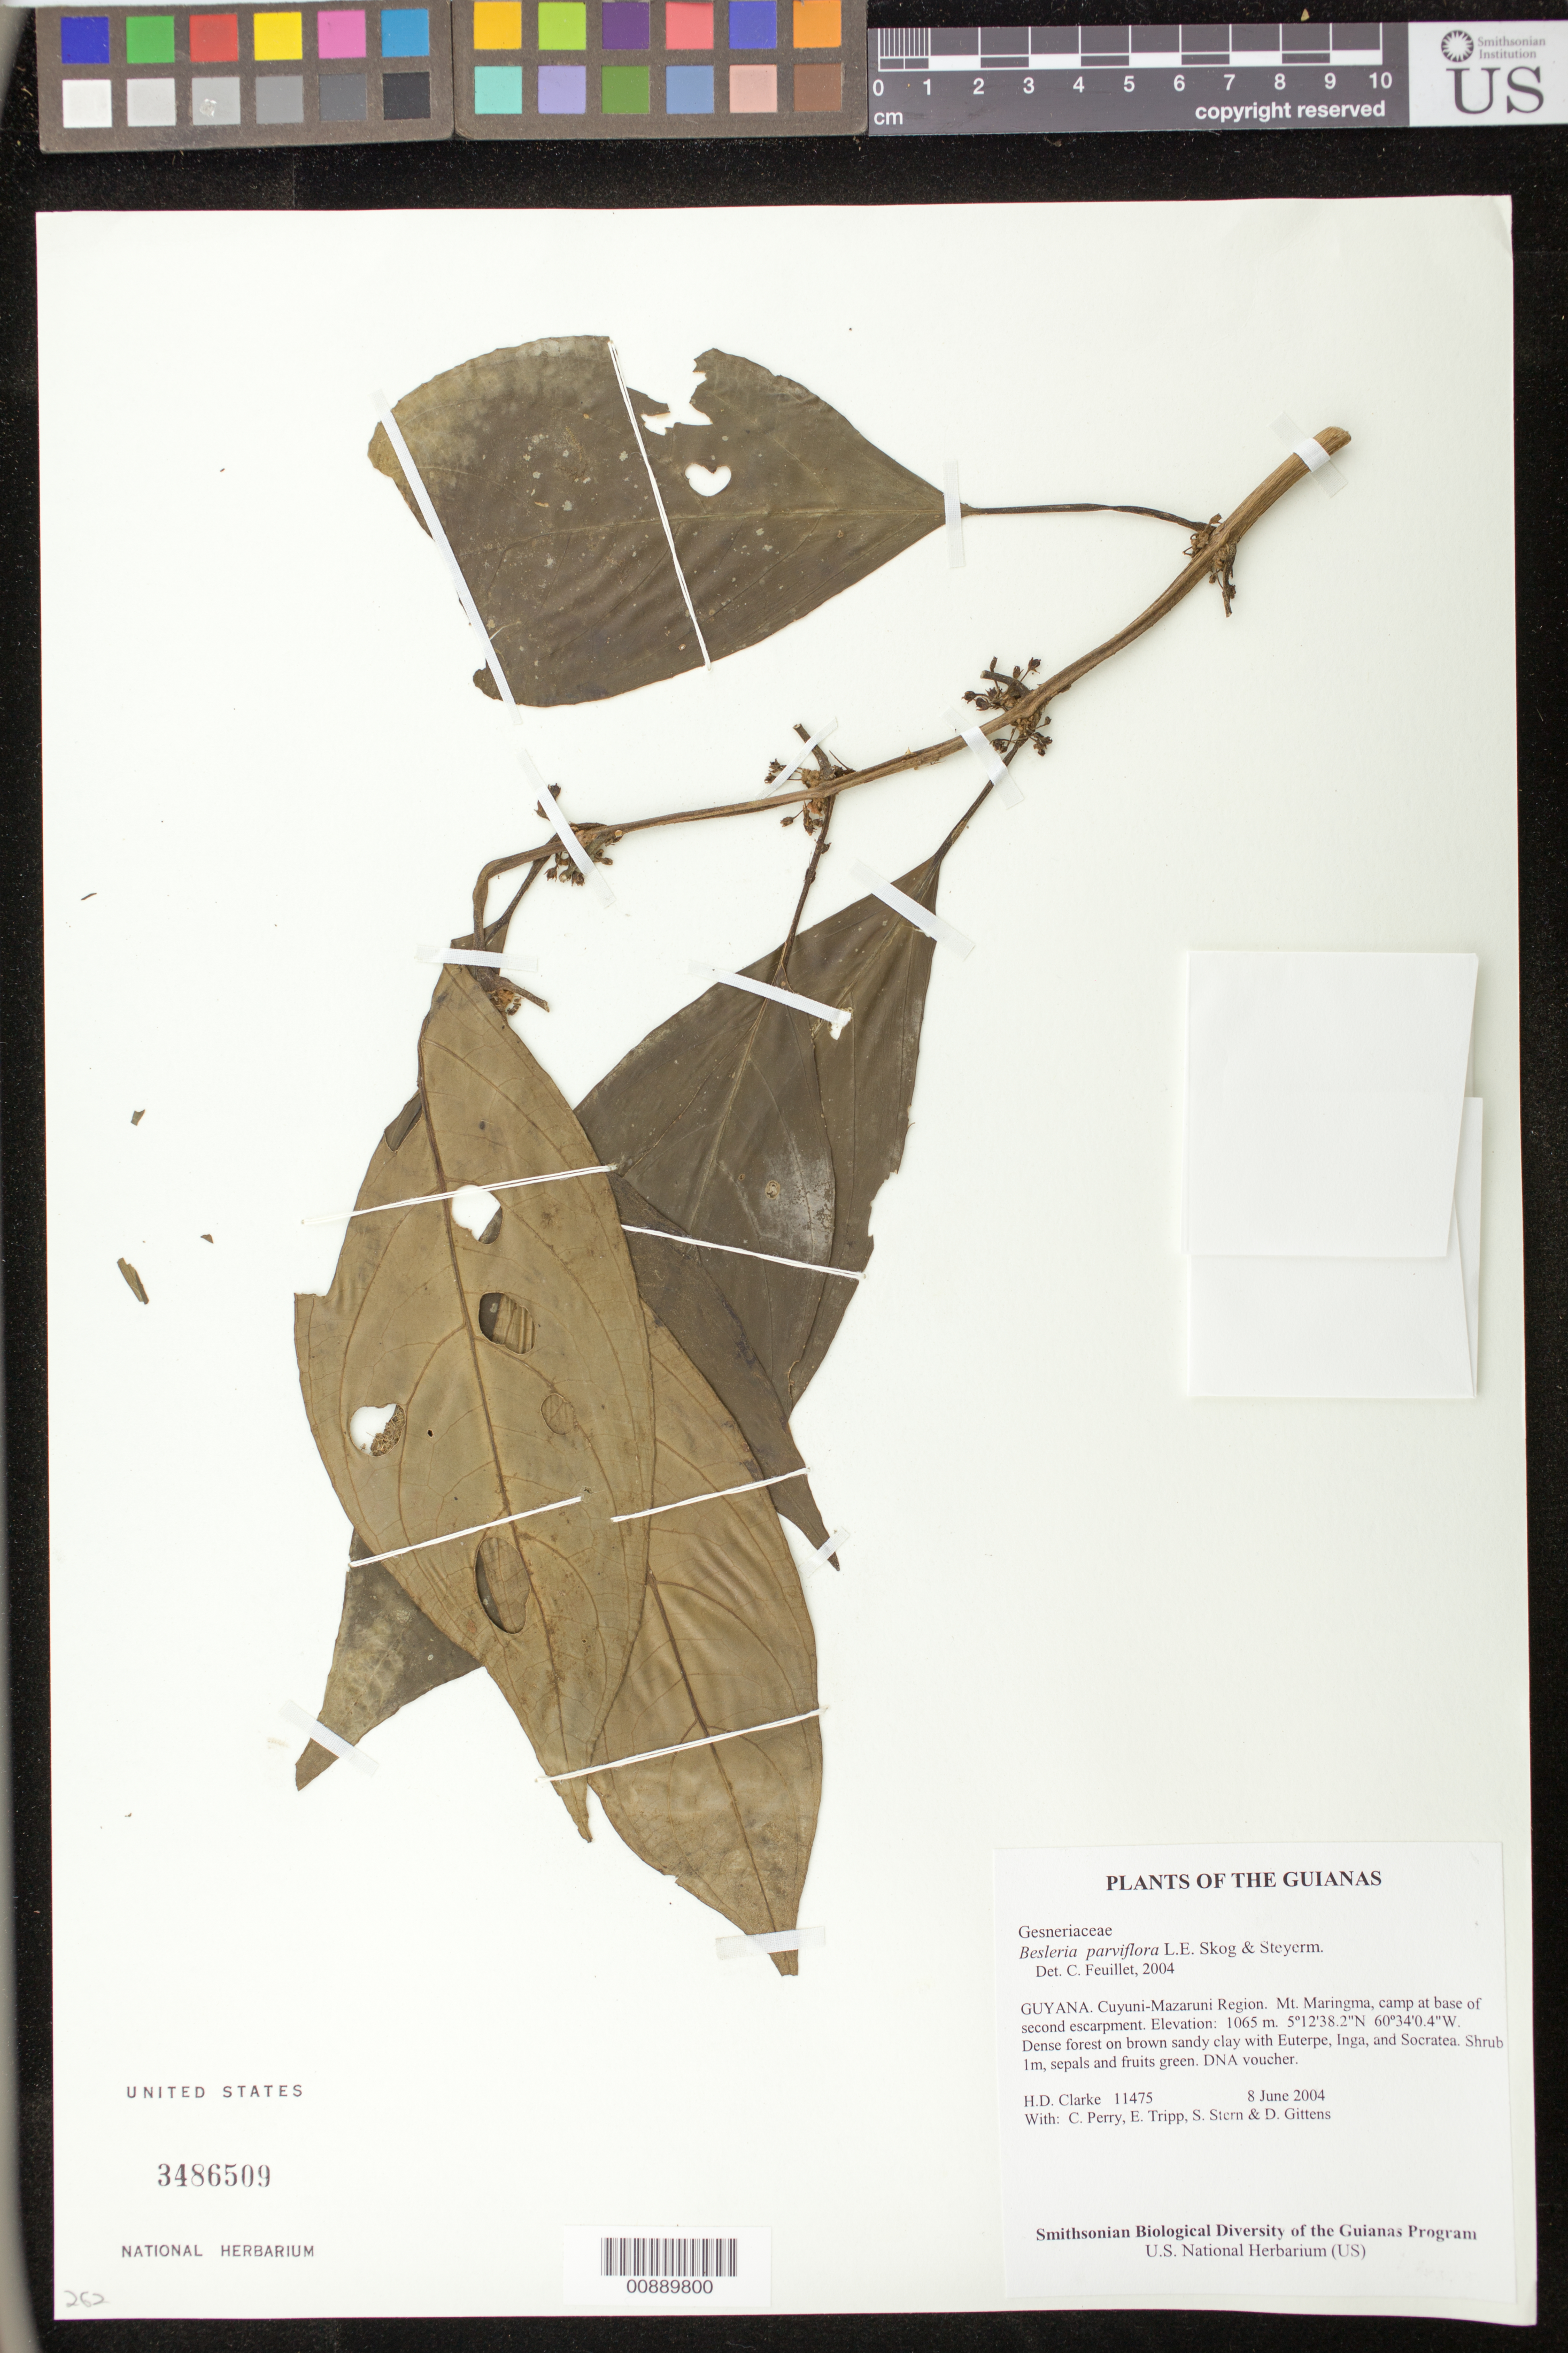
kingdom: Plantae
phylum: Tracheophyta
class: Magnoliopsida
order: Lamiales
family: Gesneriaceae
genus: Besleria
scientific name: Besleria parviflora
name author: L.E. Skog & Steyerm.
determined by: Feuillet, C.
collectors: H. D. Clarke, C. Perry, E. Tripp, S. R. Stern & D. Gittens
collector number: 11475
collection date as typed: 8 June 2004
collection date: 2004-06-08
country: Guyana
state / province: Cuyuni-Mazaruni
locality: Mt. Maringma, camp at base of second escarpment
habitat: Dense forest on brown sandy clay with Euterpe, Inga, and Socratea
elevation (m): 1065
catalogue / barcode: US 3486509